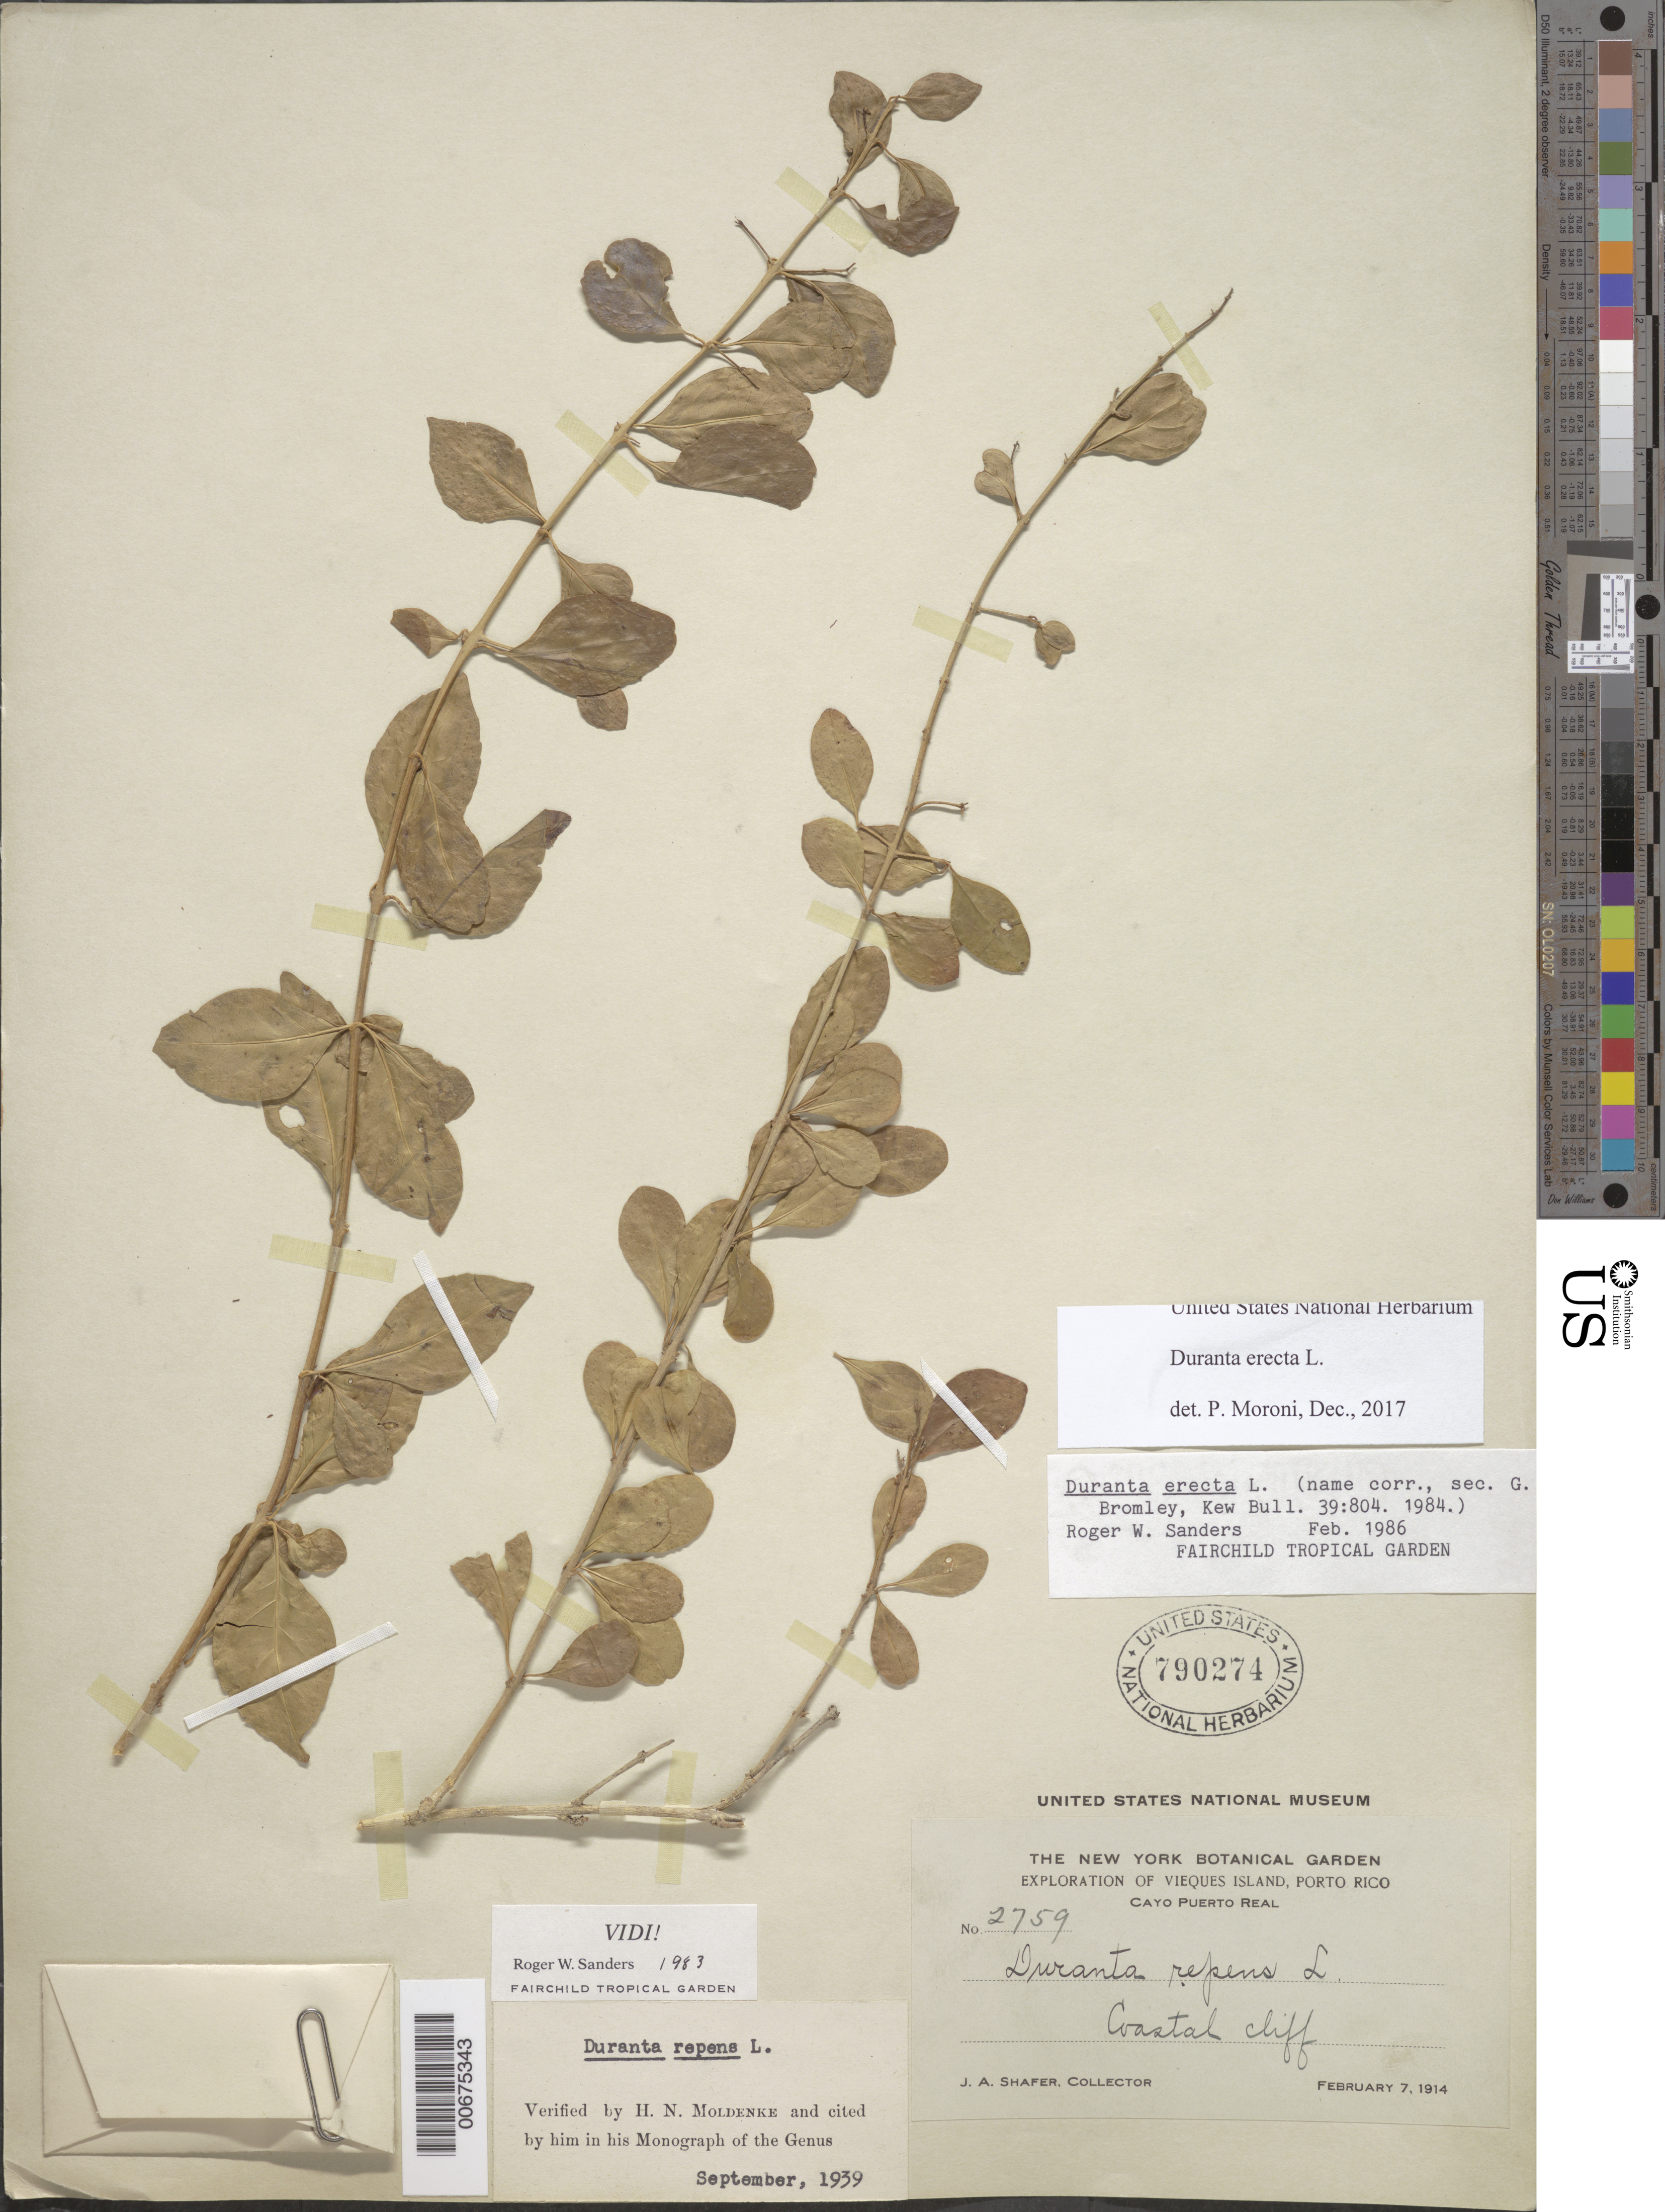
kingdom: Plantae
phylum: Tracheophyta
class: Magnoliopsida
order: Lamiales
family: Verbenaceae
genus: Duranta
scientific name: Duranta erecta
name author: L.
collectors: J. A. Shafer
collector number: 2759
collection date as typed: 07 Feb 1914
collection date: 1914-02-07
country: Puerto Rico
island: Vieques I.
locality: Vieques Island: Cayo Puerto Real. Coastal cliff.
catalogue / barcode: US 790274